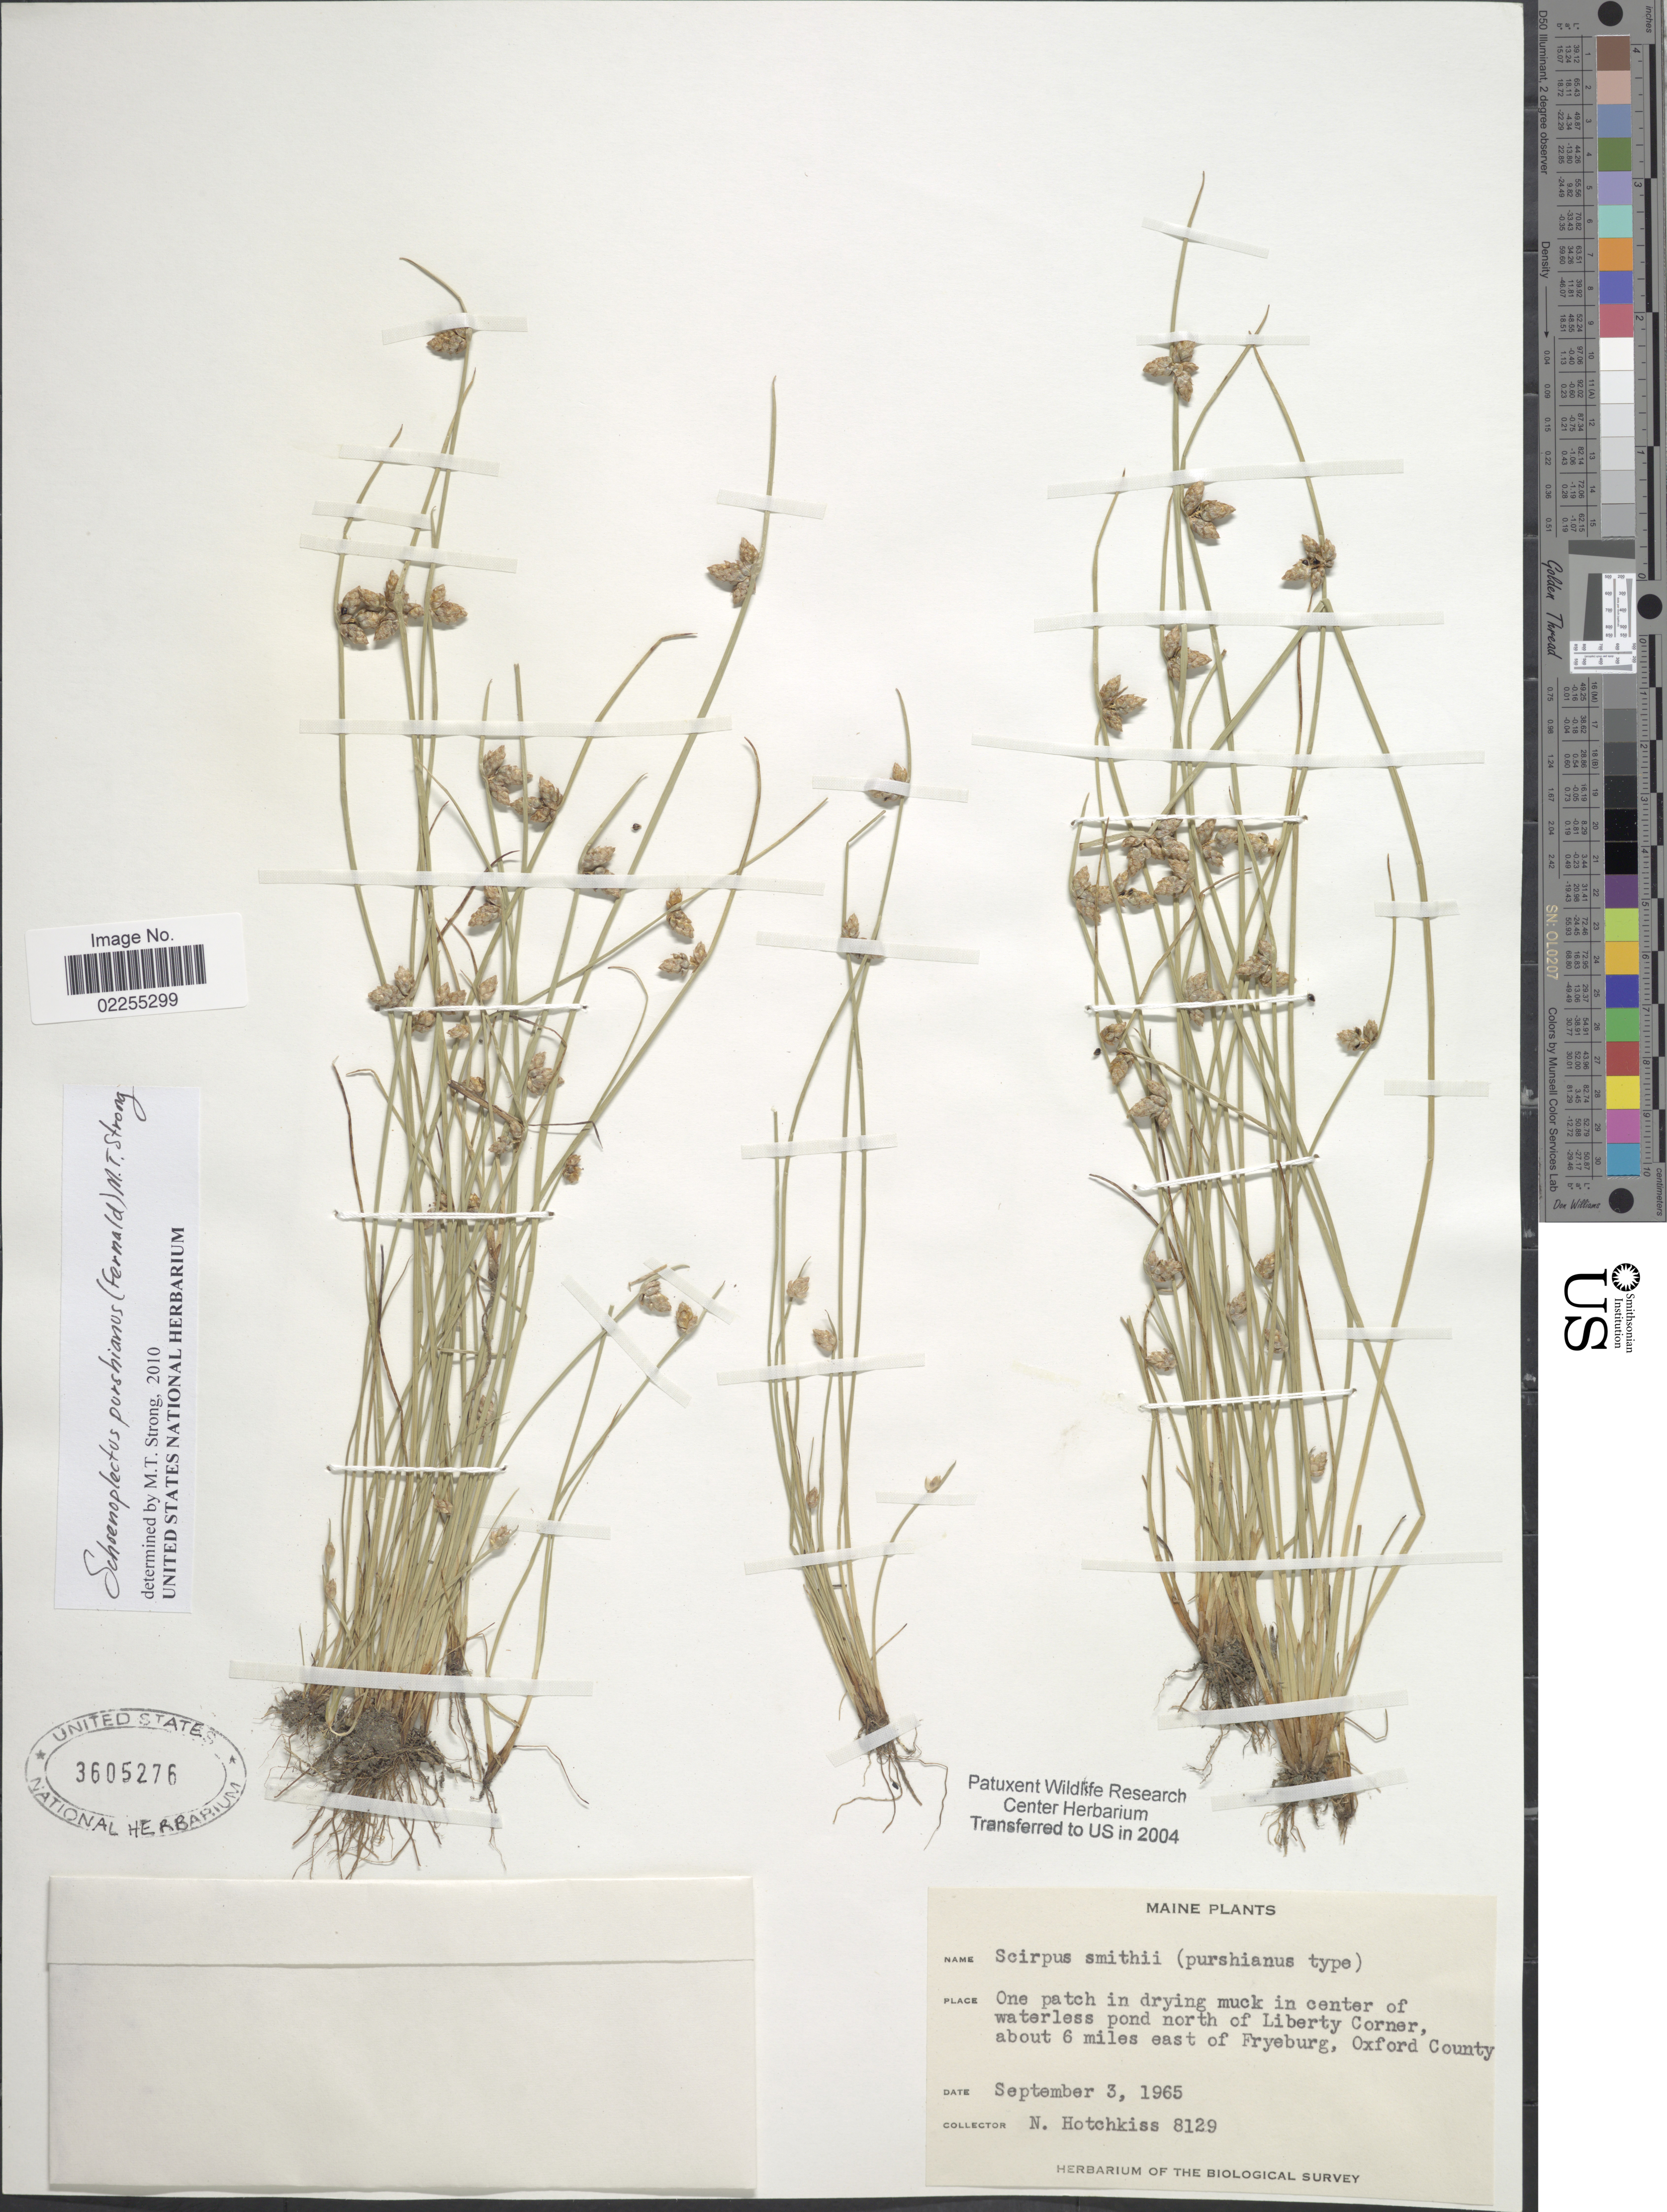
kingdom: Plantae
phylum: Tracheophyta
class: Liliopsida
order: Poales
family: Cyperaceae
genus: Schoenoplectus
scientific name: Schoenoplectus purshianus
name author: (Fernald) M.T. Strong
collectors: N. Hotchkiss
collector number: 8129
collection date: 1965-09-03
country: United States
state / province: Maine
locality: One patch in drying muck in center of waterless pond north of Liberty Corner, about 6 miles east of Fryeburg, Oxford County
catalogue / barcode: US 3605276